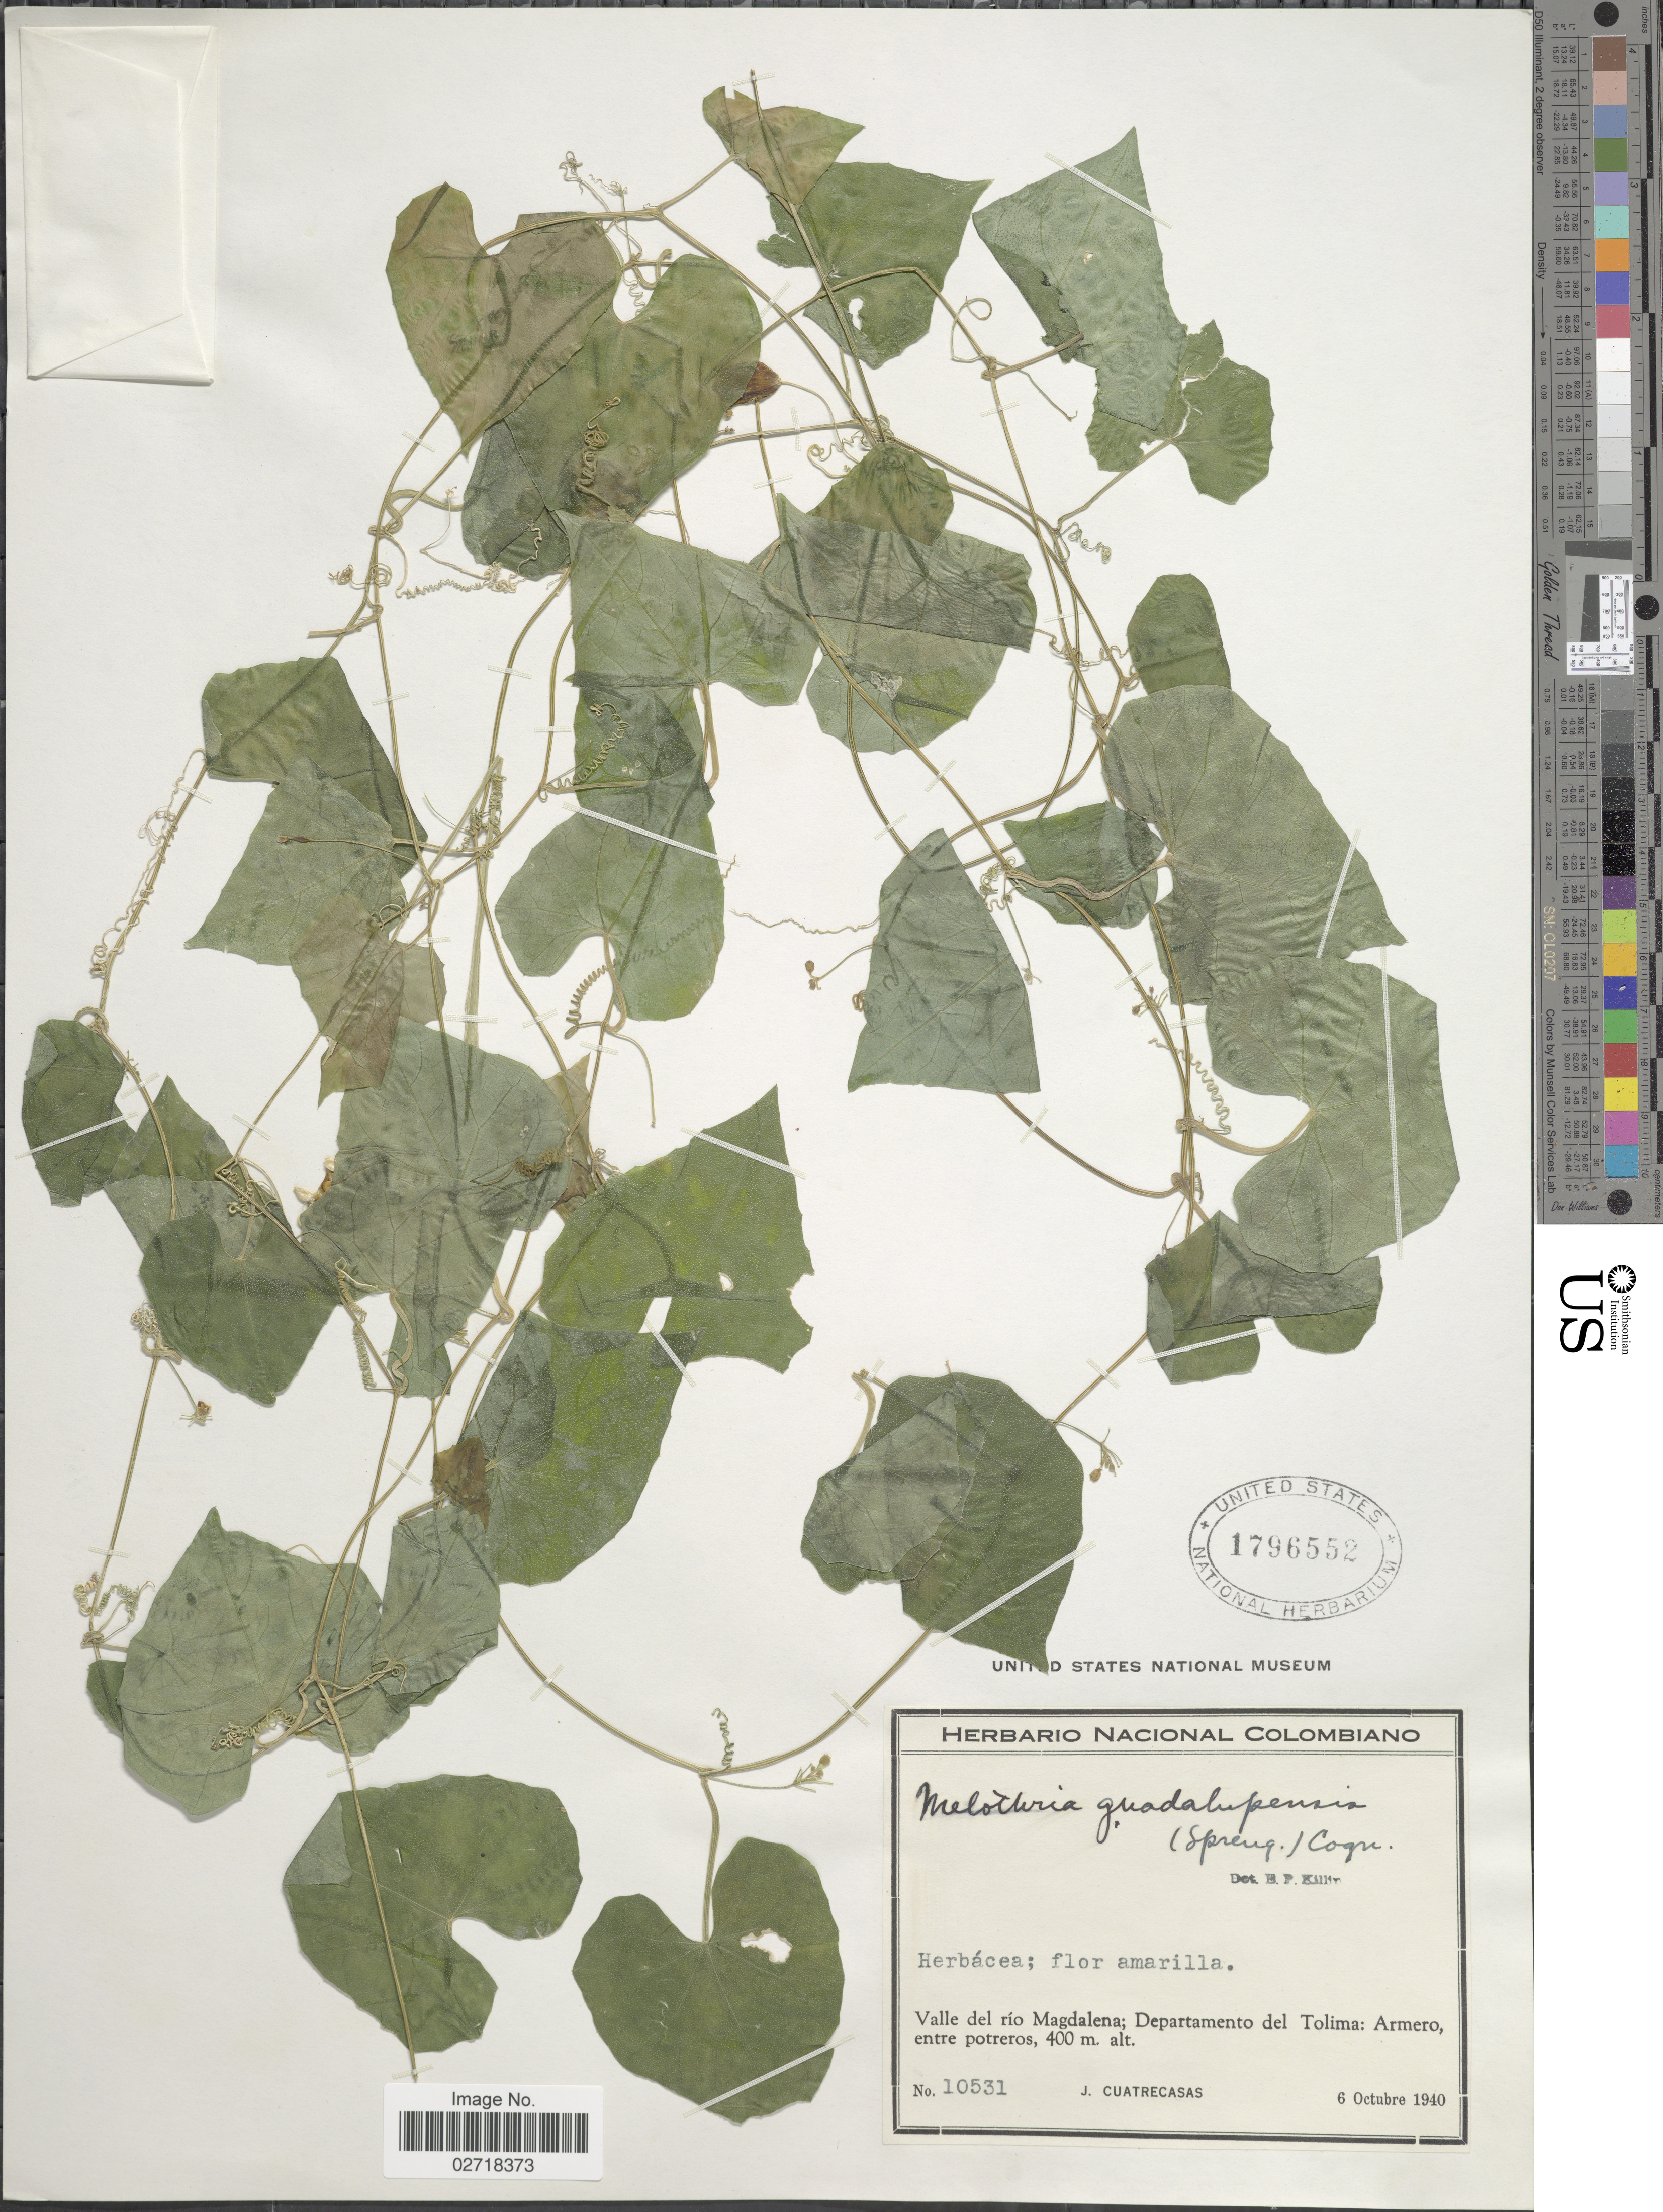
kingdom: Plantae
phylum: Tracheophyta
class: Magnoliopsida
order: Cucurbitales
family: Cucurbitaceae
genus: Melothria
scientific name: Melothria pendula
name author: L.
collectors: J. Cuatrecasas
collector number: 10531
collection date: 1940-10-06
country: Colombia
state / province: Tolima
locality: Valle del rio Magdalena: Armero entre portreros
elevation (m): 400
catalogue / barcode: US 1796552